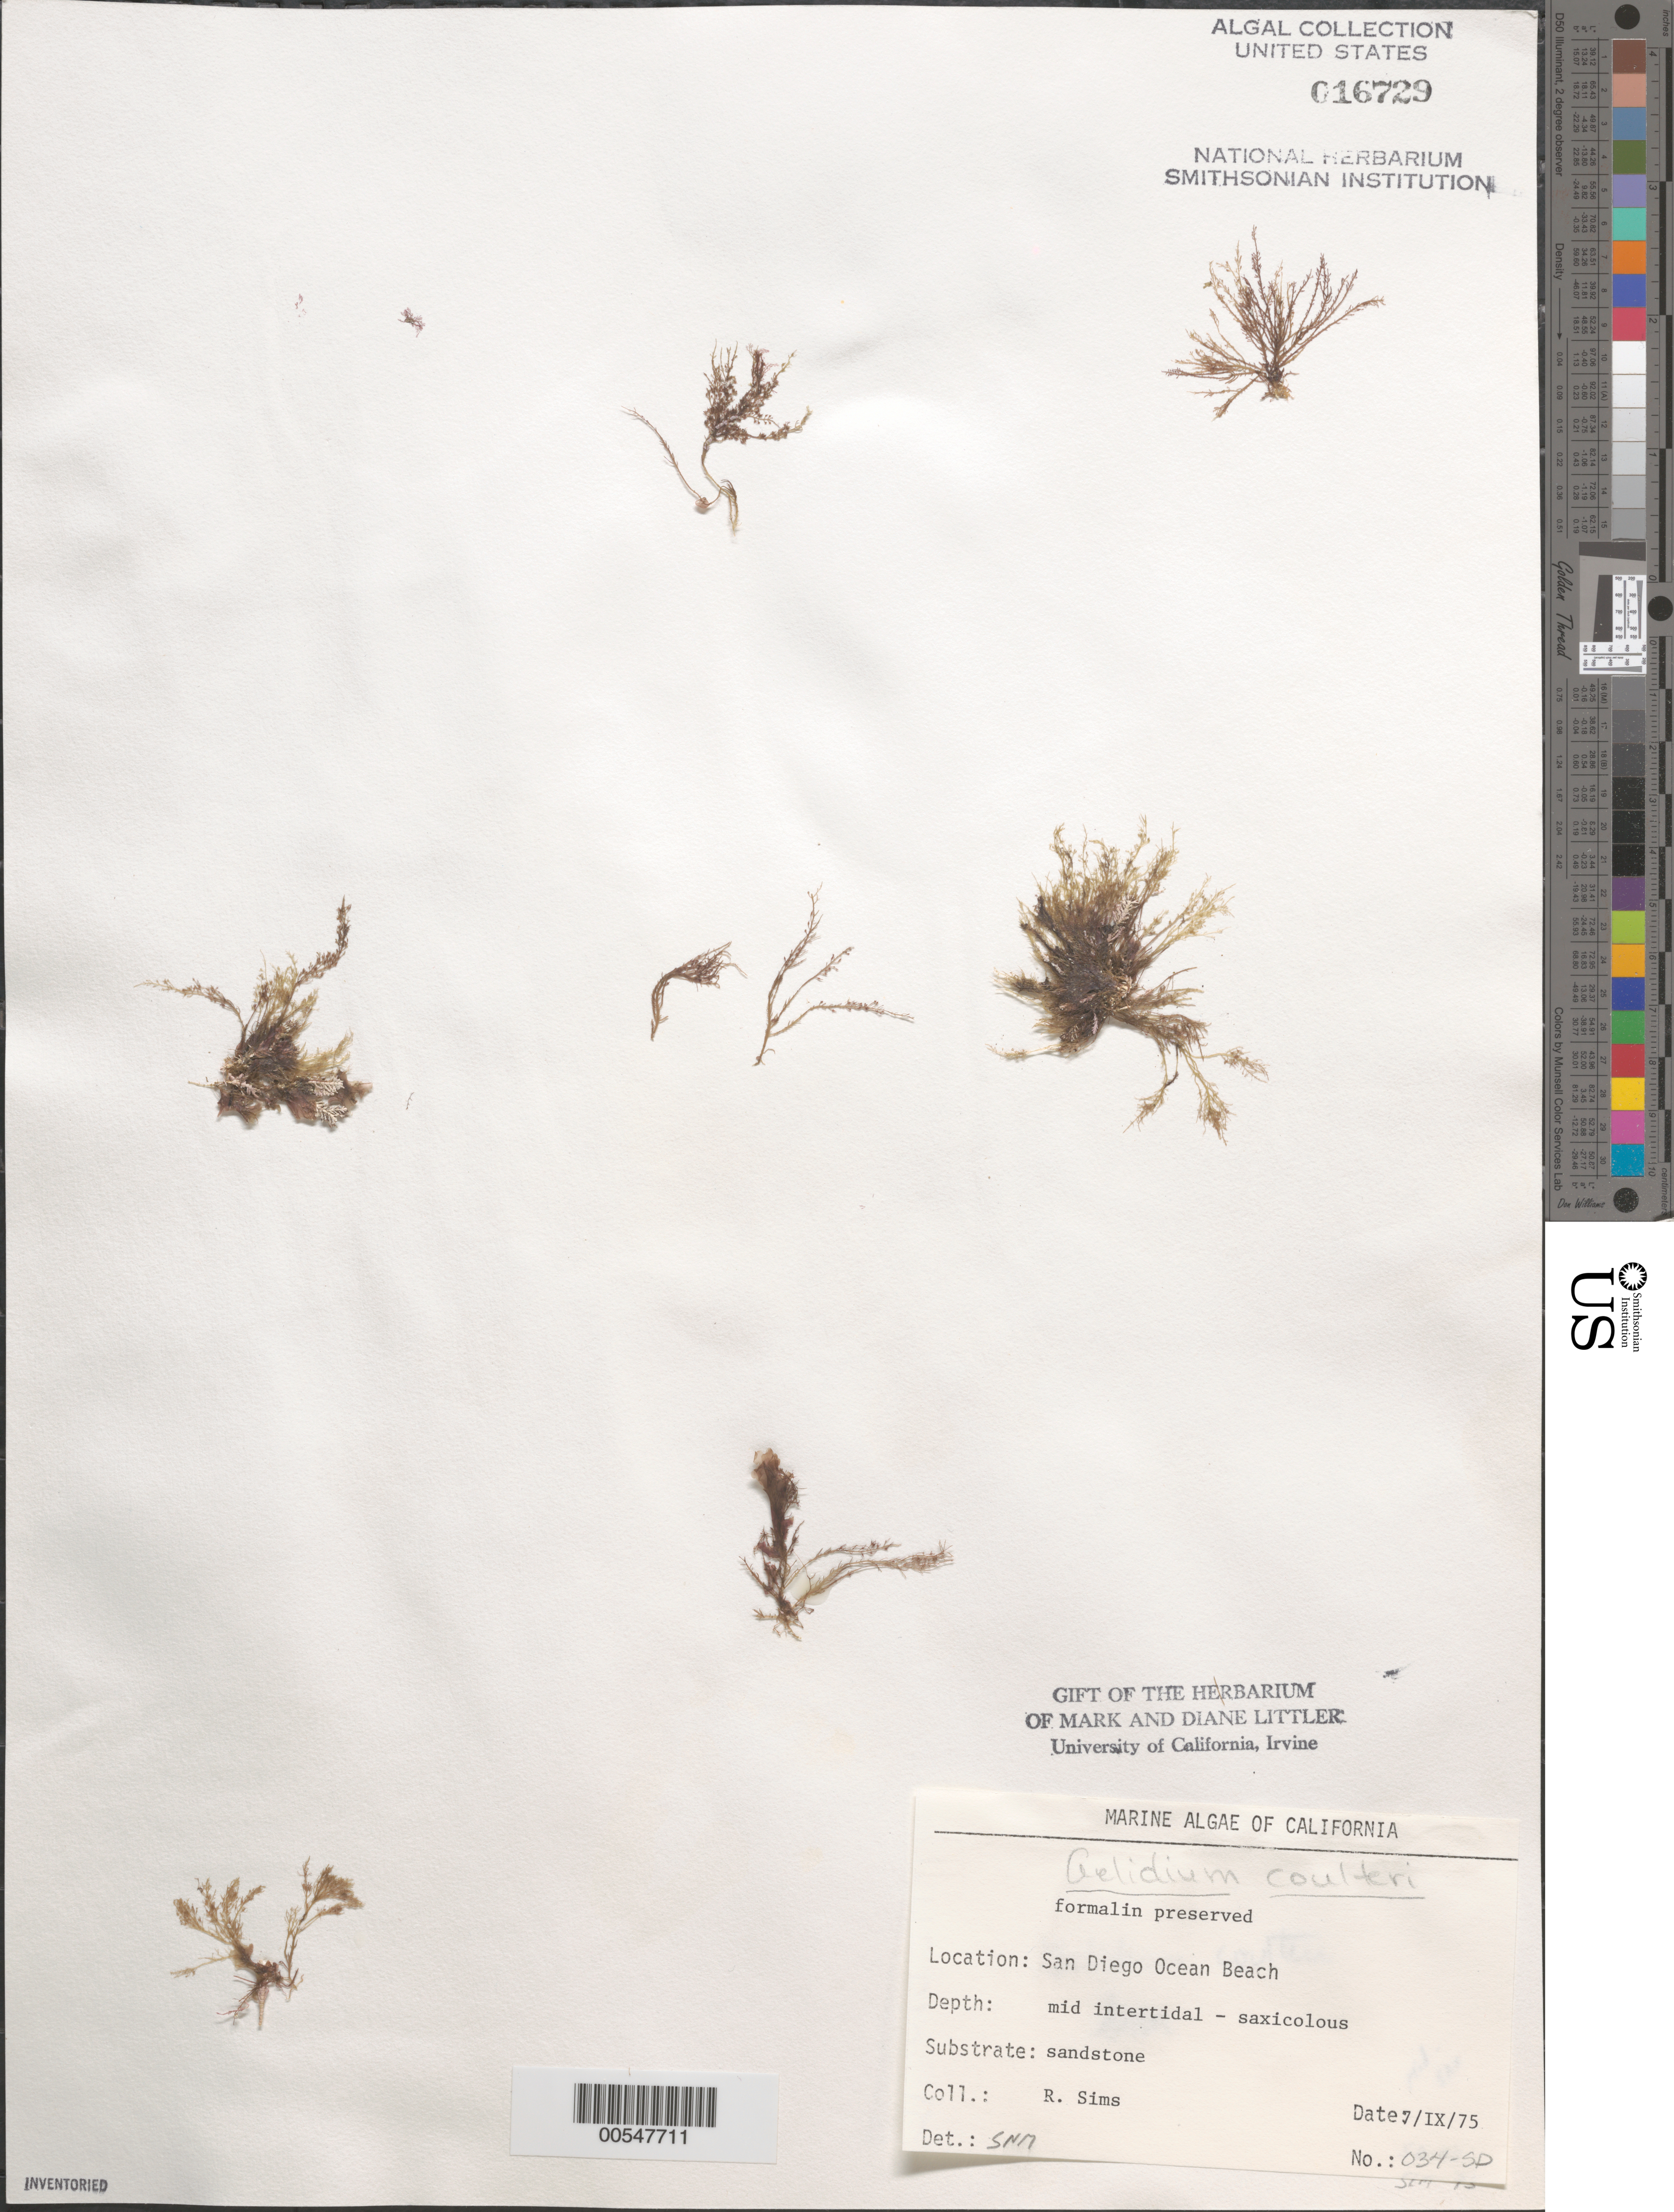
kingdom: Plantae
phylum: Rhodophyta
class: Florideophyceae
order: Gelidiales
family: Gelidiaceae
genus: Gelidium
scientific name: Gelidium coulteri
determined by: Murray, S. N.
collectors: R. H. Sims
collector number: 034-SD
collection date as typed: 07 Sep 1975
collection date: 1975-09-07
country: United States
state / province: California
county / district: San Diego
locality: Ocean Beach, end of Del Monte Street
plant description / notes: BLM-SOCALBIGHT Rocky Intertidal Survey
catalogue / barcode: US 16729